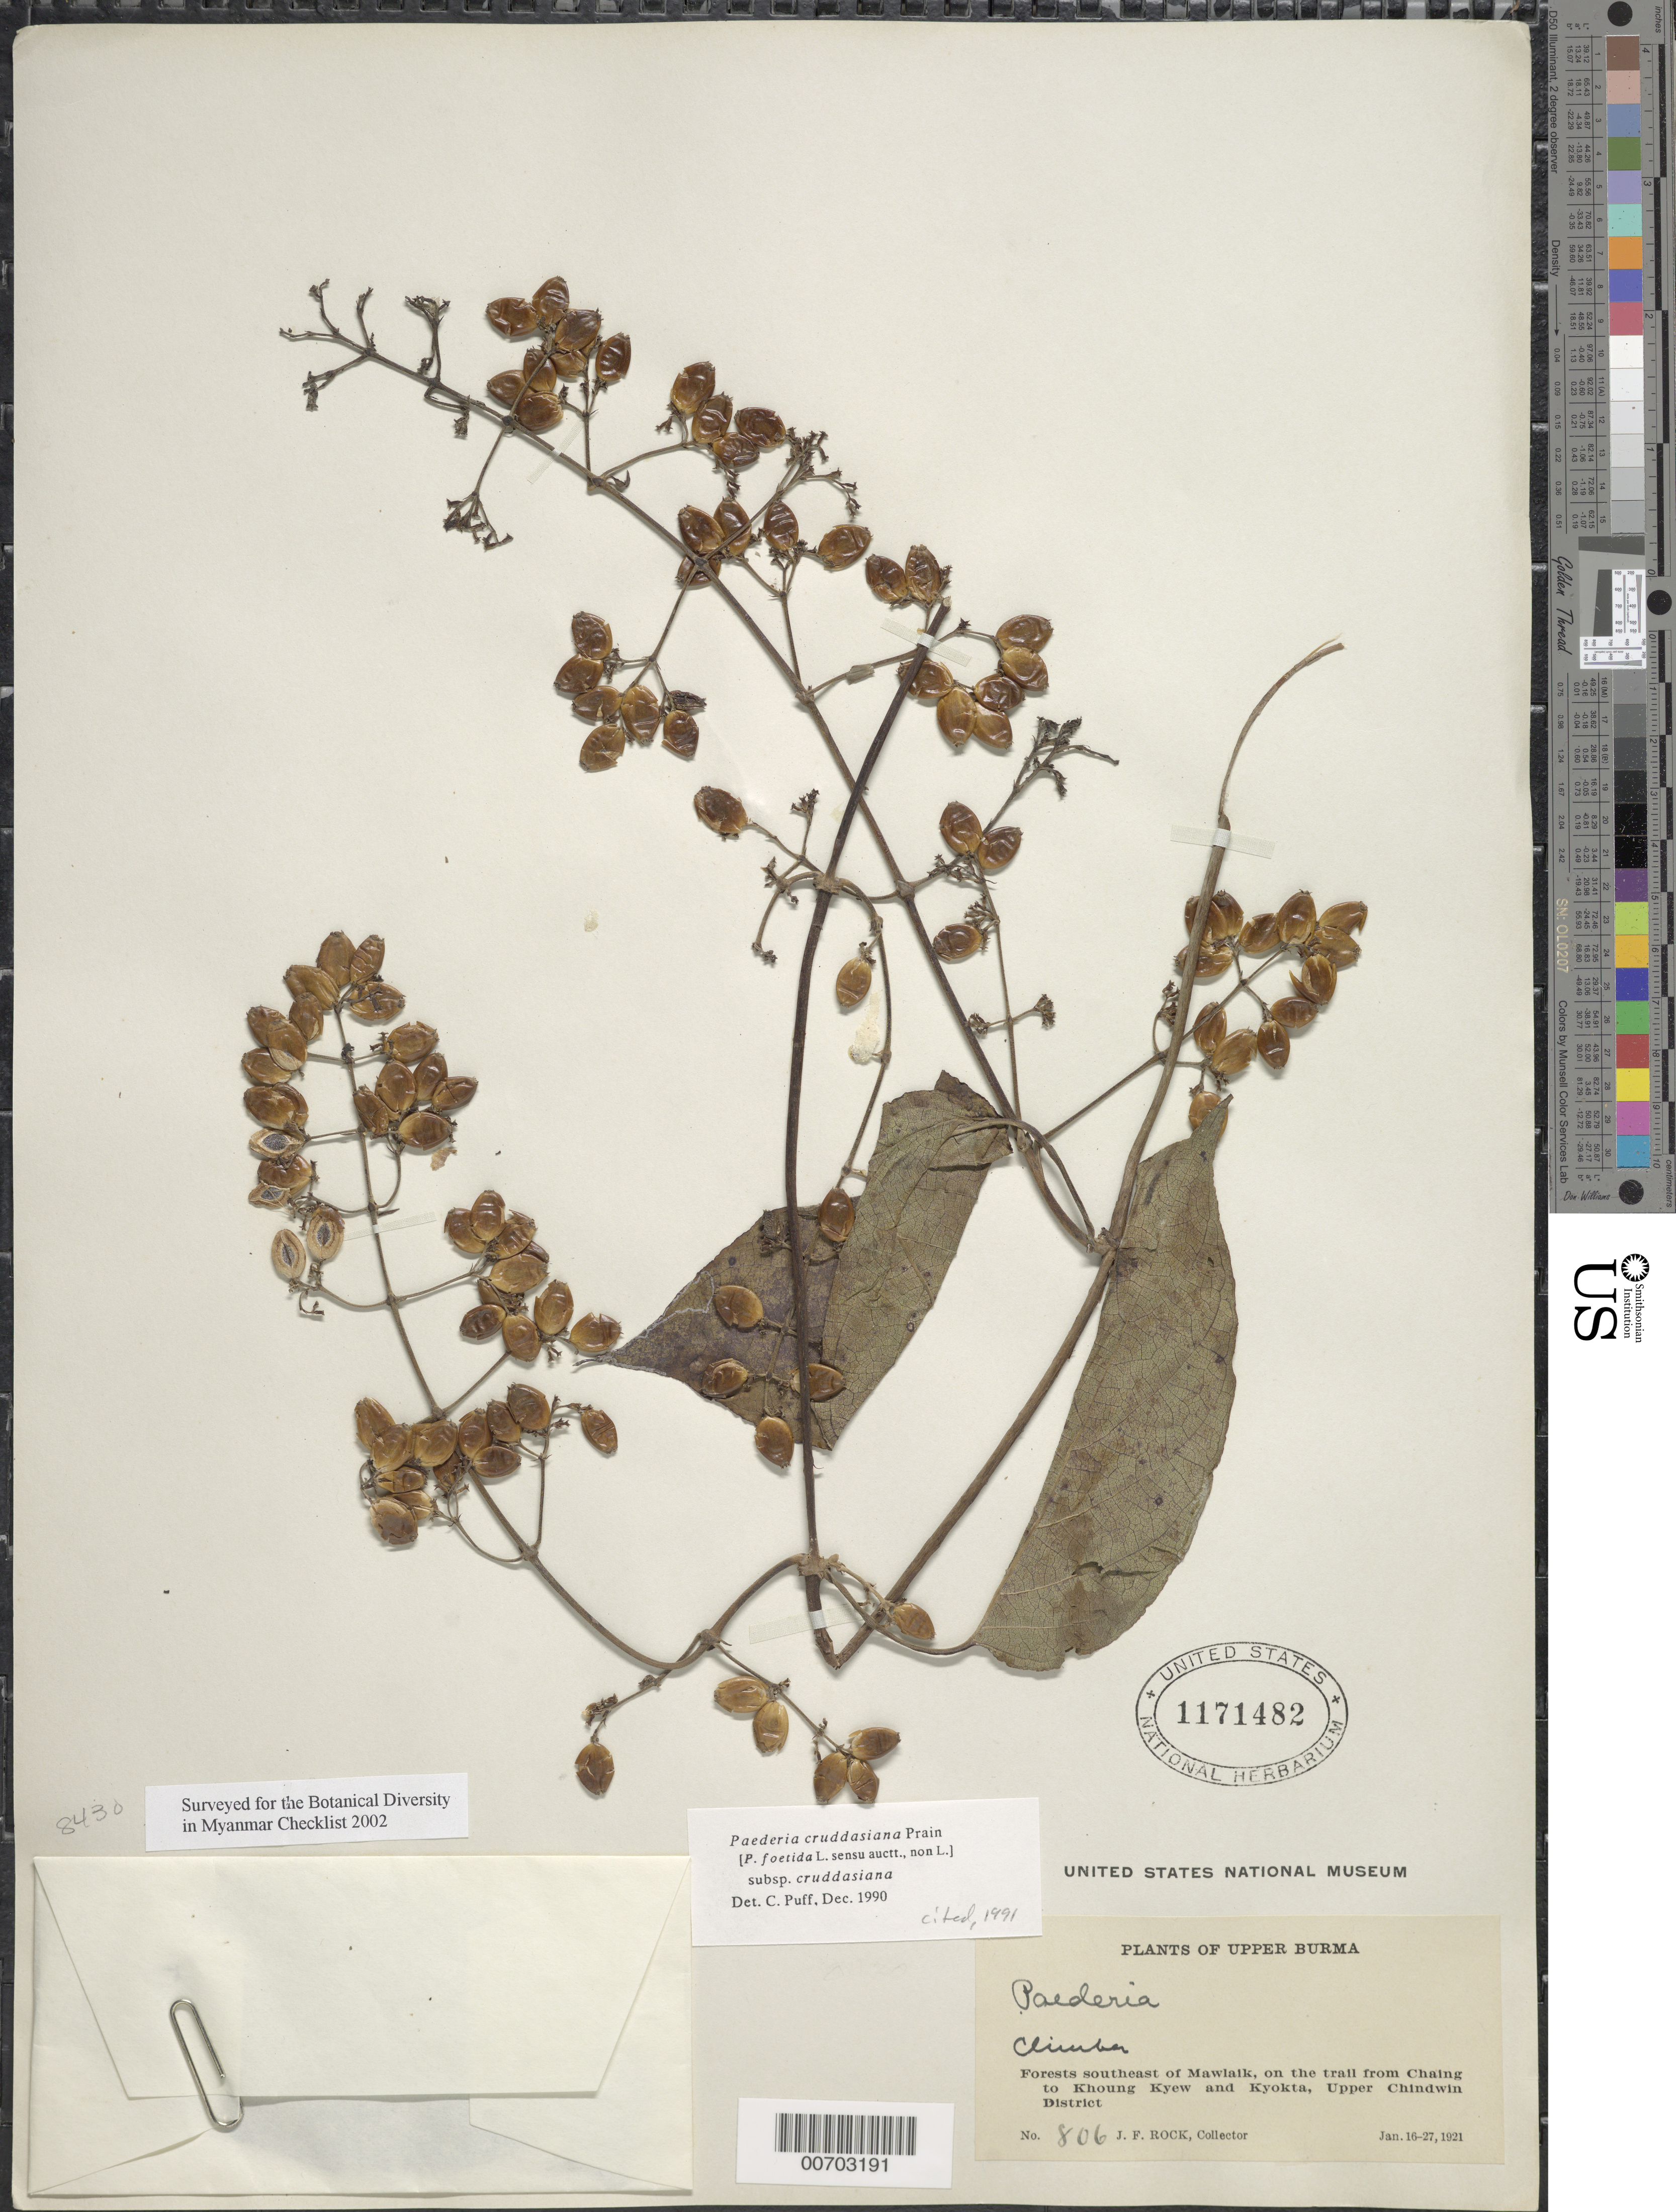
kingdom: Plantae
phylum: Tracheophyta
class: Magnoliopsida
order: Gentianales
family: Rubiaceae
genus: Paederia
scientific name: Paederia cruddasiana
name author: Prain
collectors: J. F. Rock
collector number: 806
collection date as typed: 16 Jan 1921 to 27 Jan 1921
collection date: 1921-01-16/1921-01-27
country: Myanmar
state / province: Sagaing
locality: Upper Chindwin Dist., Mawlaik, SE of, trail from Chaing to Khoung Kyew and Kyokta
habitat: Forest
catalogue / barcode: US 1171482